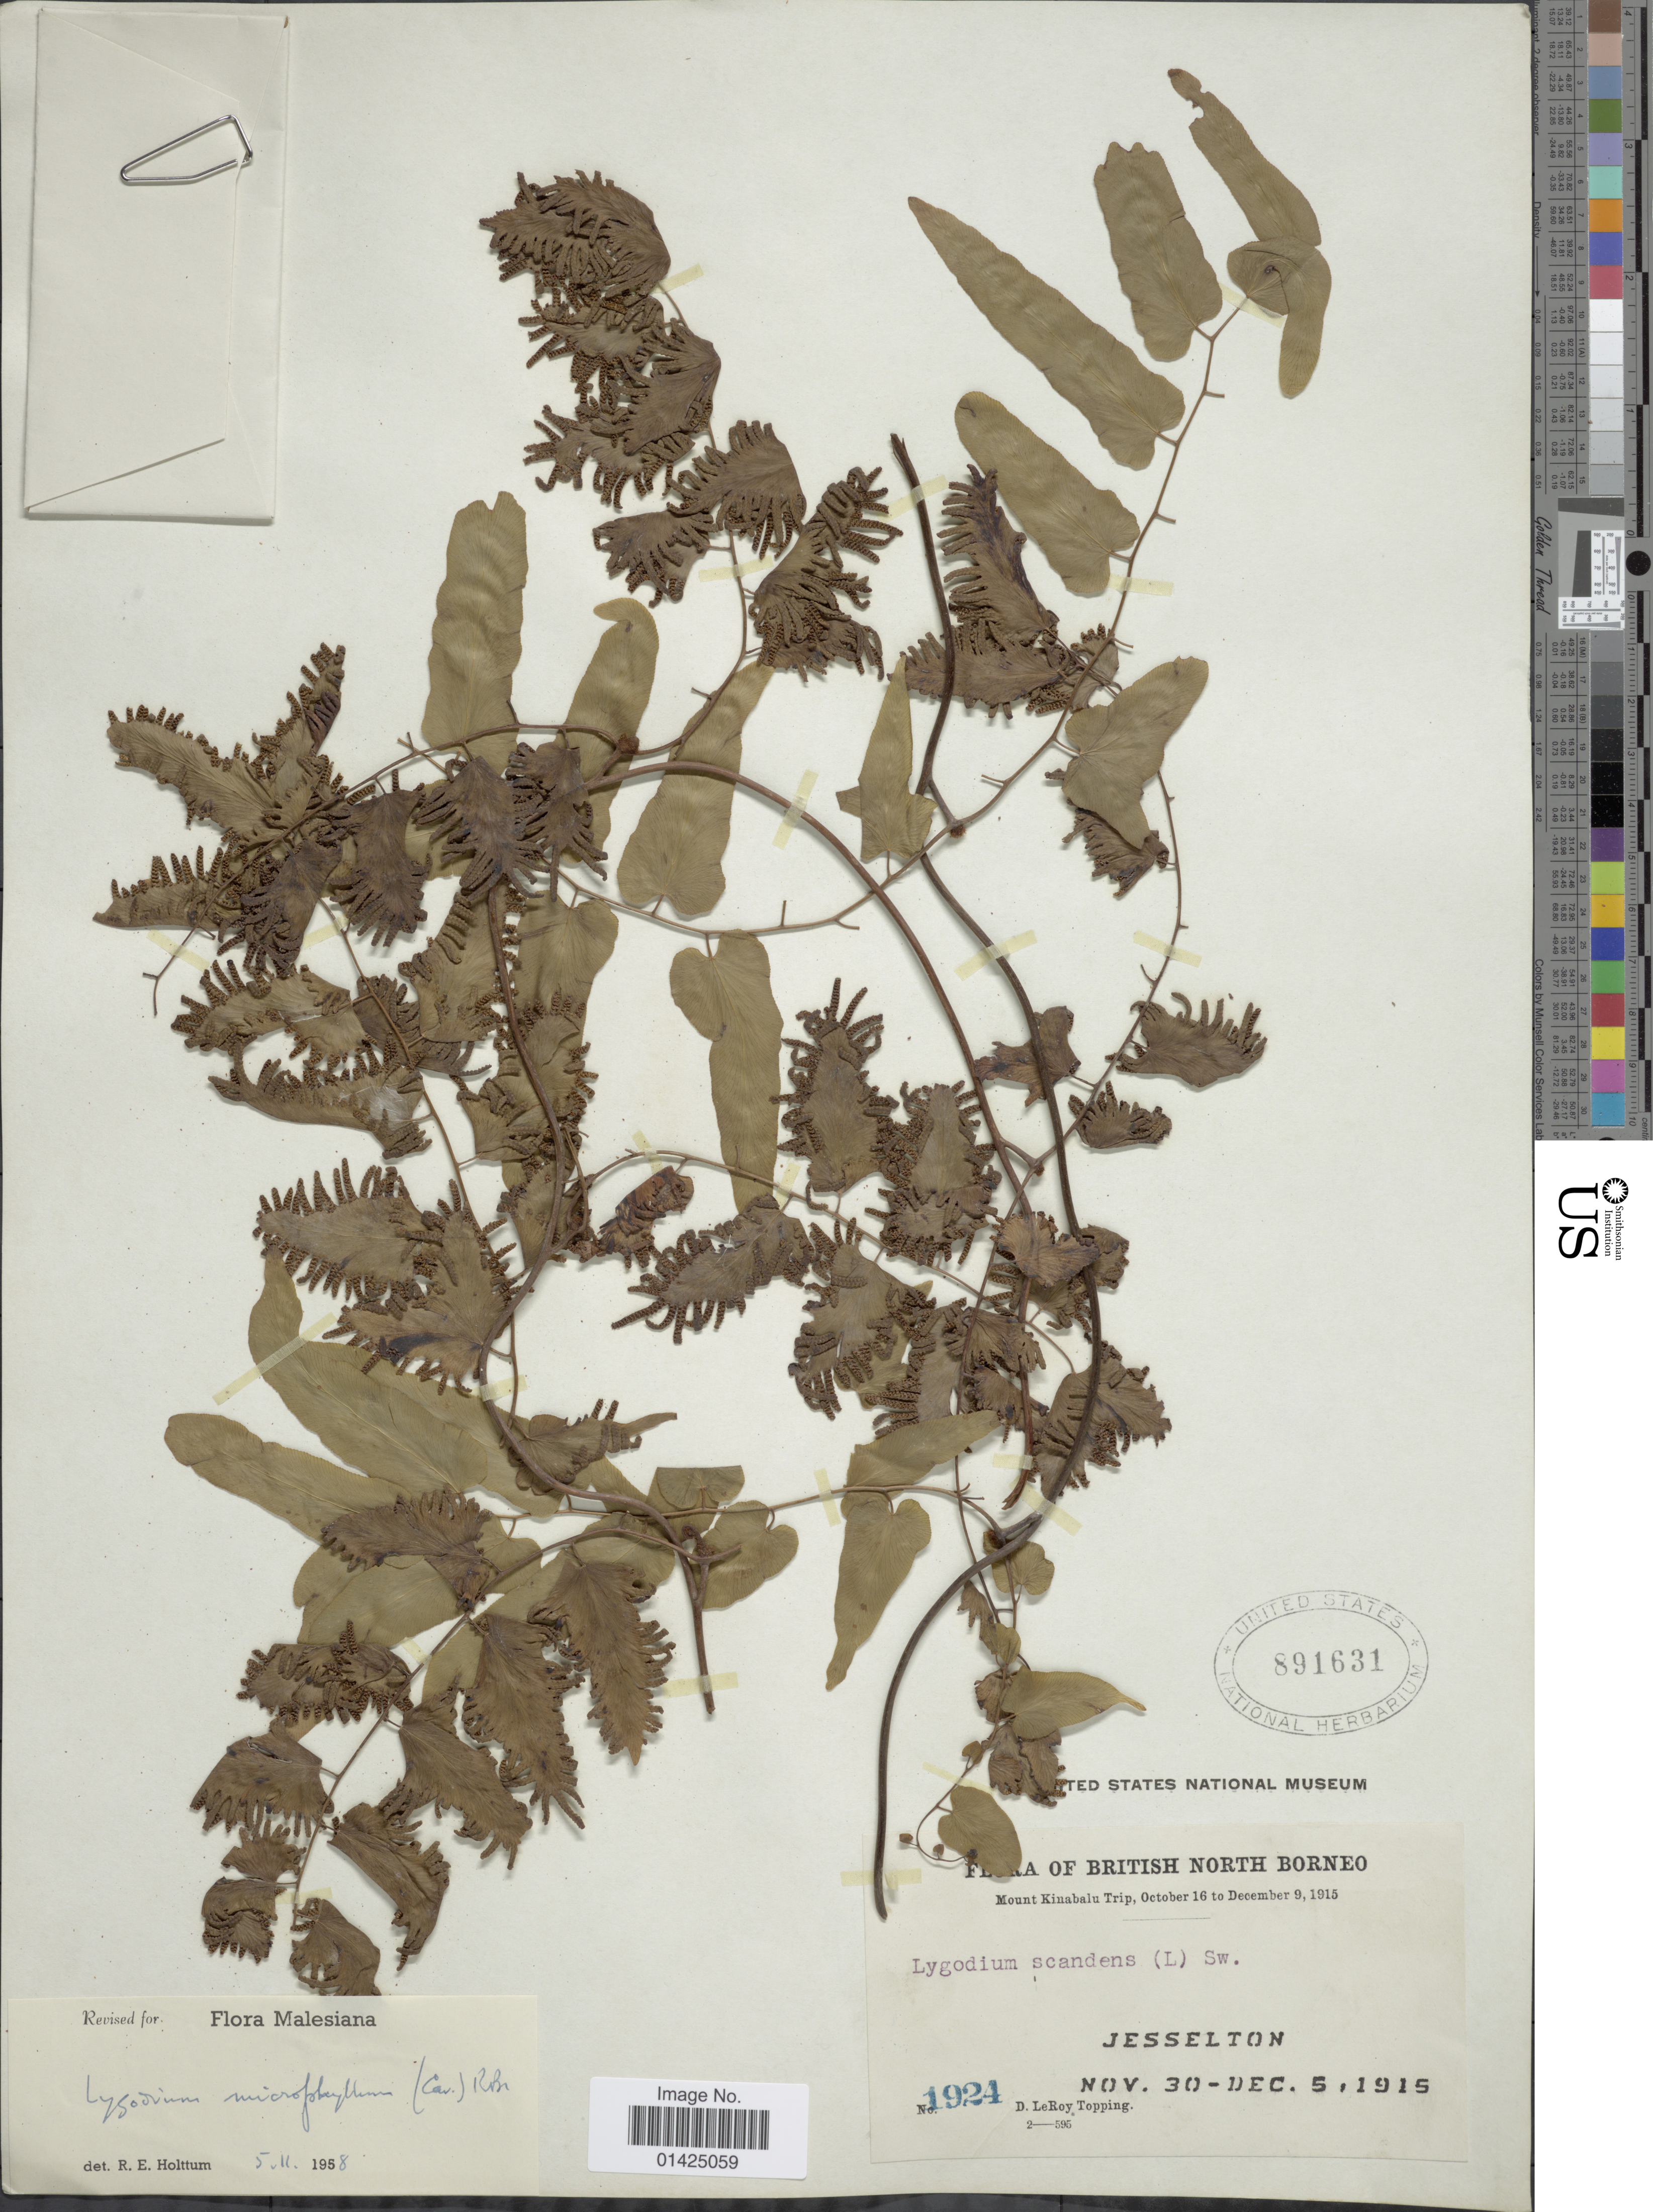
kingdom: Plantae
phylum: Tracheophyta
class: Polypodiopsida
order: Schizaeales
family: Lygodiaceae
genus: Lygodium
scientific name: Lygodium microphyllum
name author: (Cav.) R. Br.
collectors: D. L. Topping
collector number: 1924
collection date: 1915-11-30/1915-12-05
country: Malaysia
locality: British North Borneo, Jesselton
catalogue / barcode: US 891631